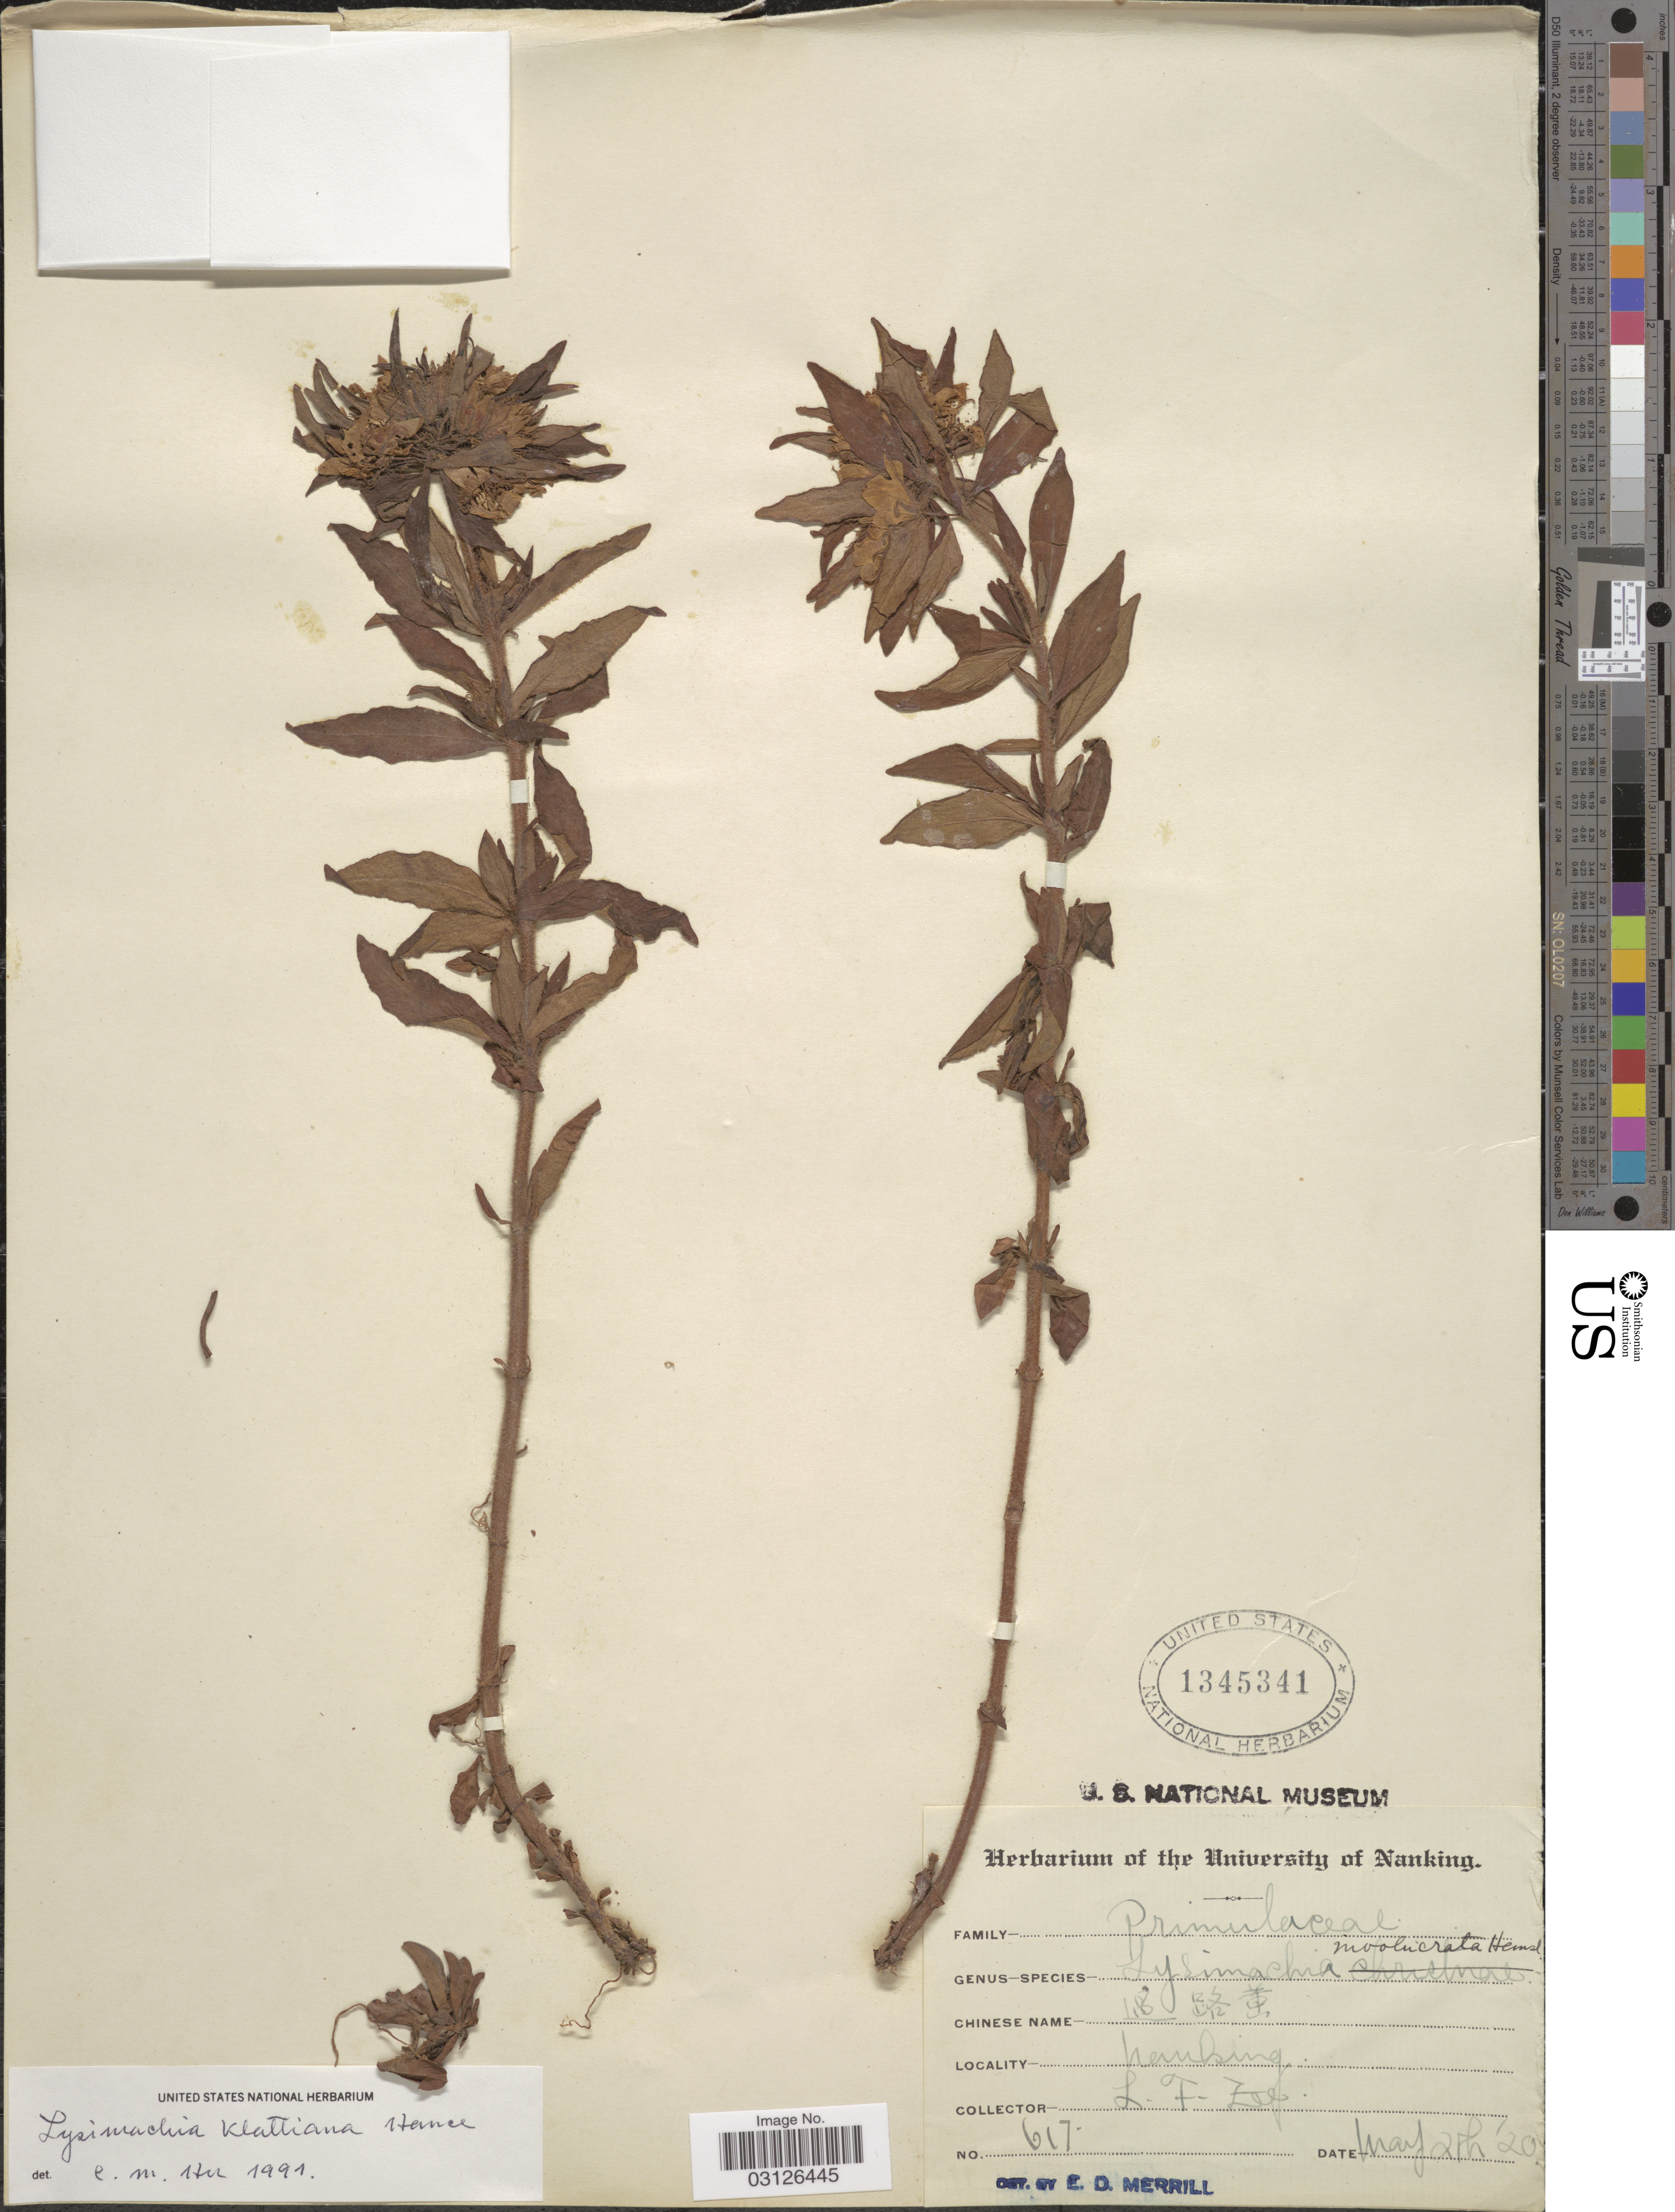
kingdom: Plantae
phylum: Tracheophyta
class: Magnoliopsida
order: Ericales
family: Primulaceae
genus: Lysimachia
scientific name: Lysimachia klattiana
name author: Hance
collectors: L. Zee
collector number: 617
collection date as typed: Transcribed d/m/y: 2/5/20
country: China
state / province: Jiangsu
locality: Nanking.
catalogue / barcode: US 1345341